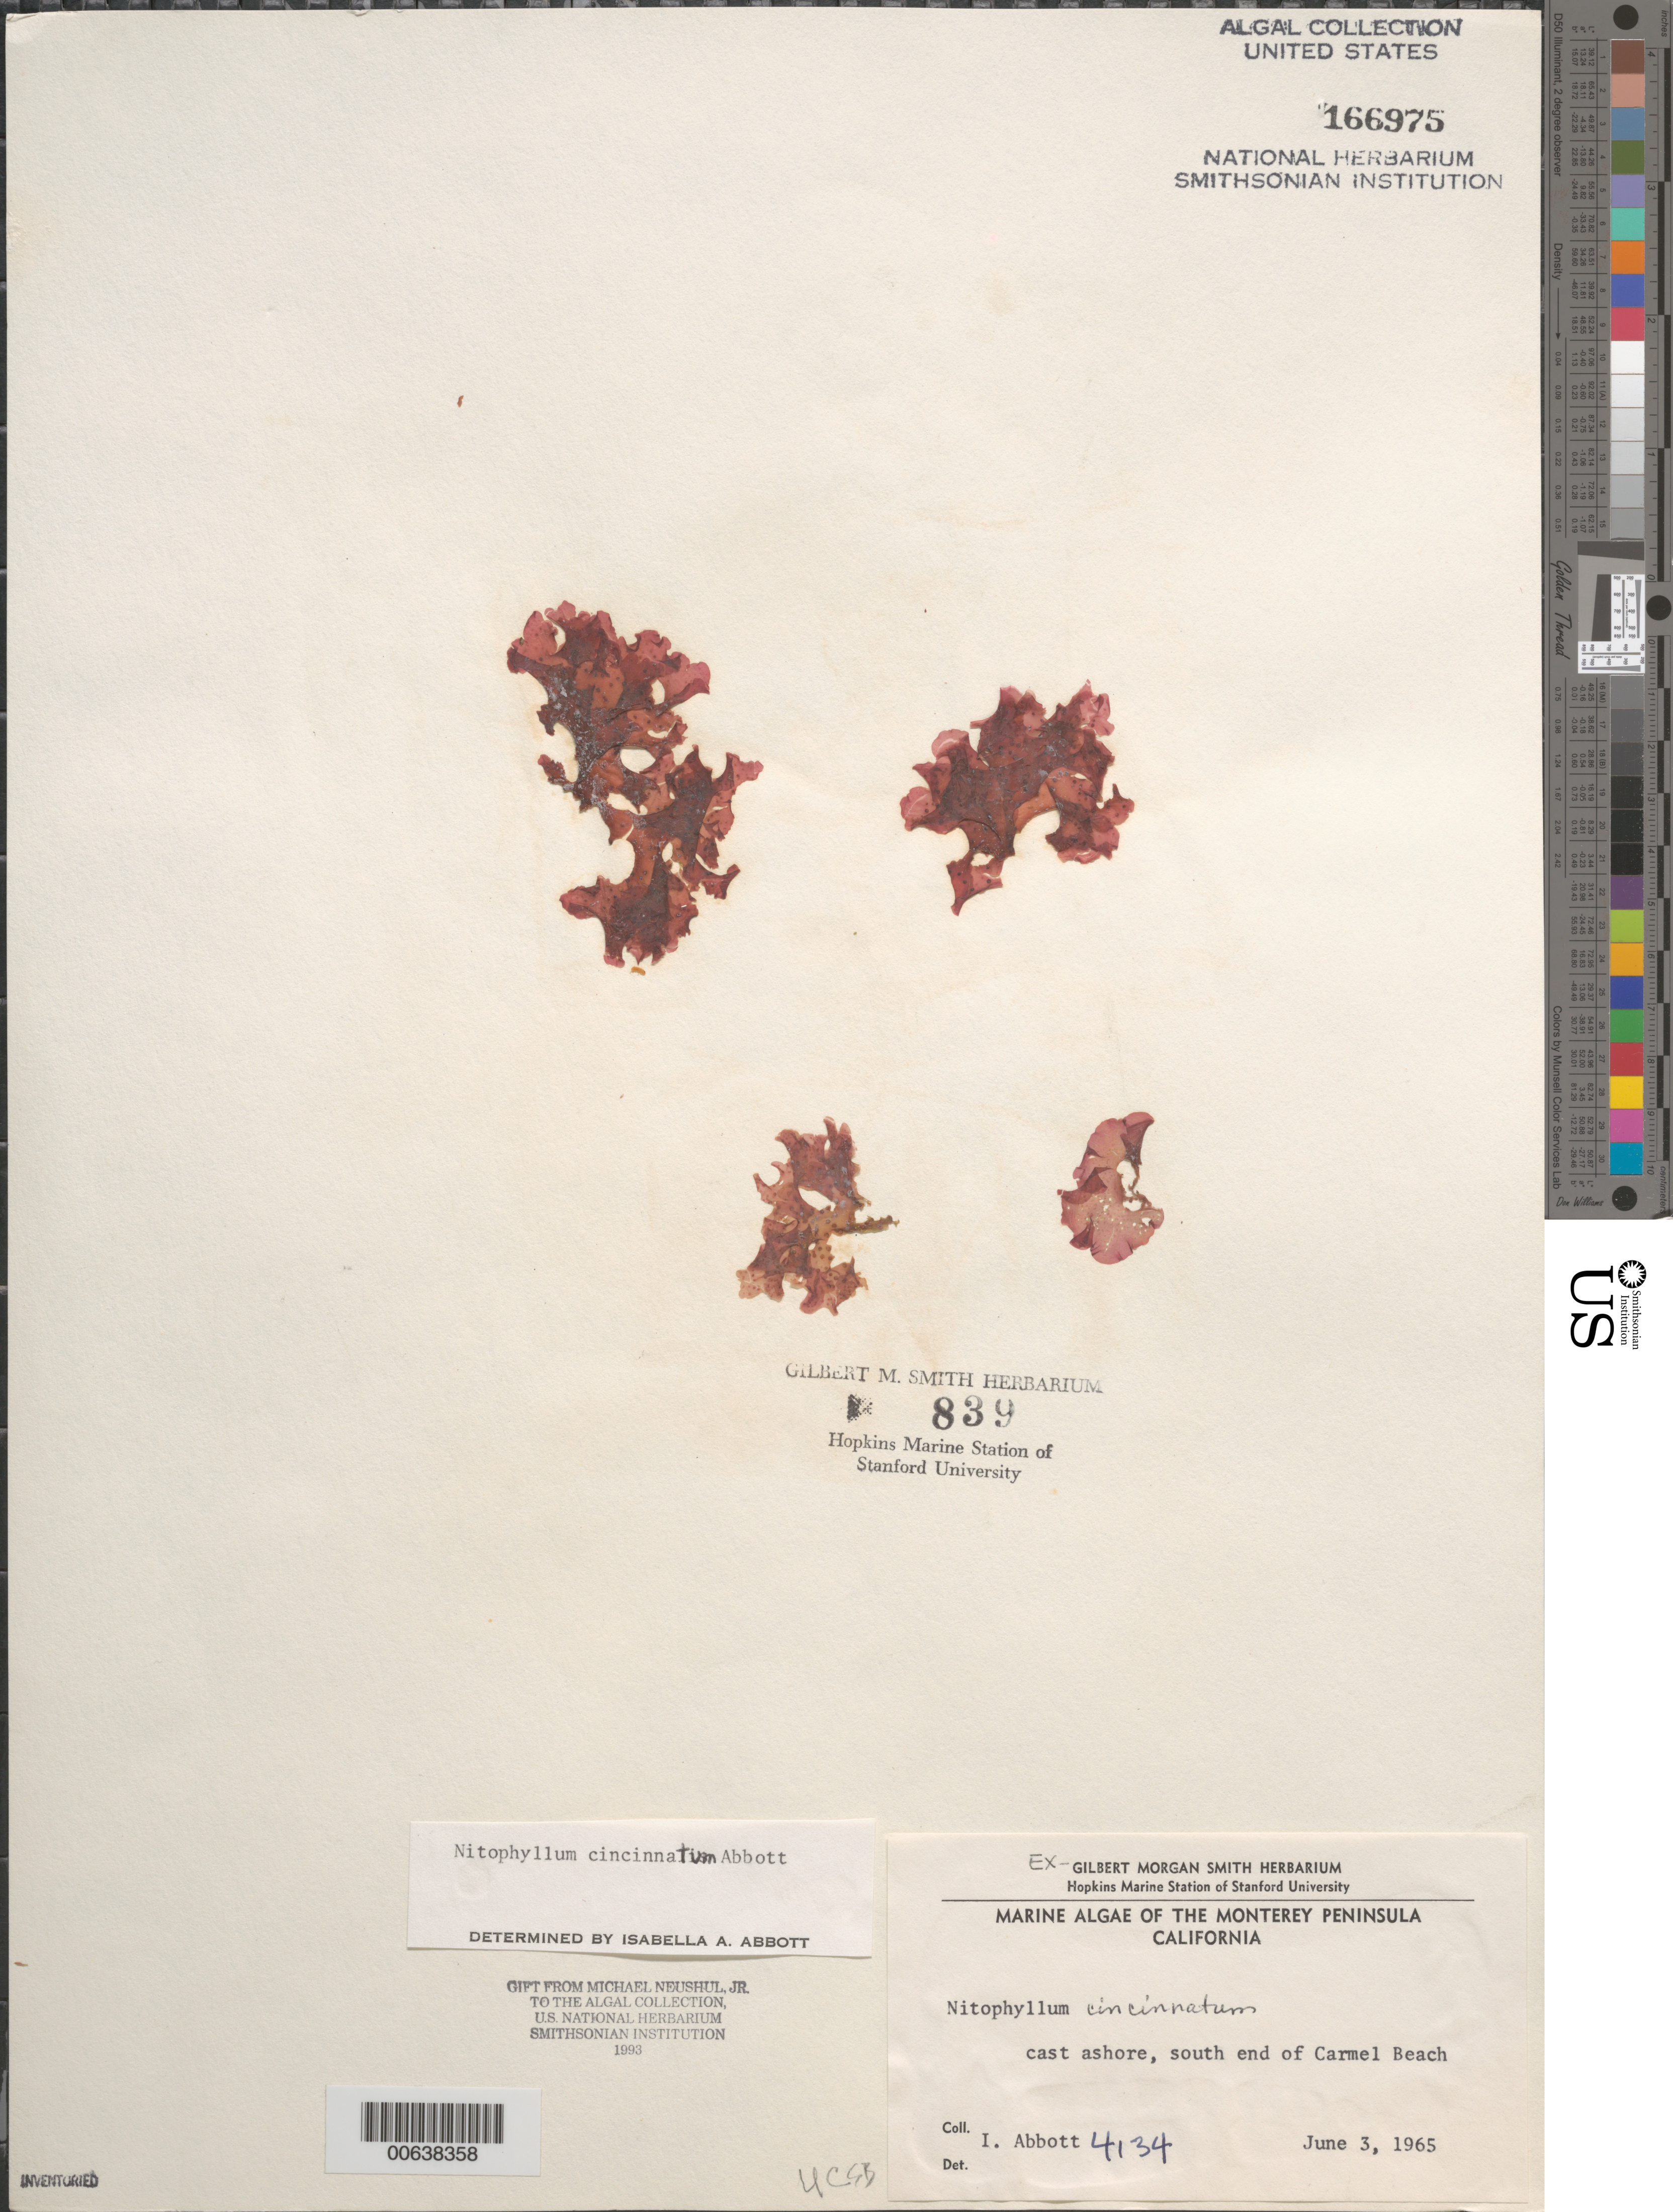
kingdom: Plantae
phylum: Rhodophyta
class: Florideophyceae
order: Ceramiales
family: Delesseriaceae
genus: Nitophyllum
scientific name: Nitophyllum cincinnatum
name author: I.A. Abbott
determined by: Abbott, Isabella A.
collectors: I. A. Abbott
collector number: IAA 4134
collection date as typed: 03 Jun 1965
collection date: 1965-06-03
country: United States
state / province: California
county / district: Monterey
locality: Carmel Beach, south end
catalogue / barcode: US 166975